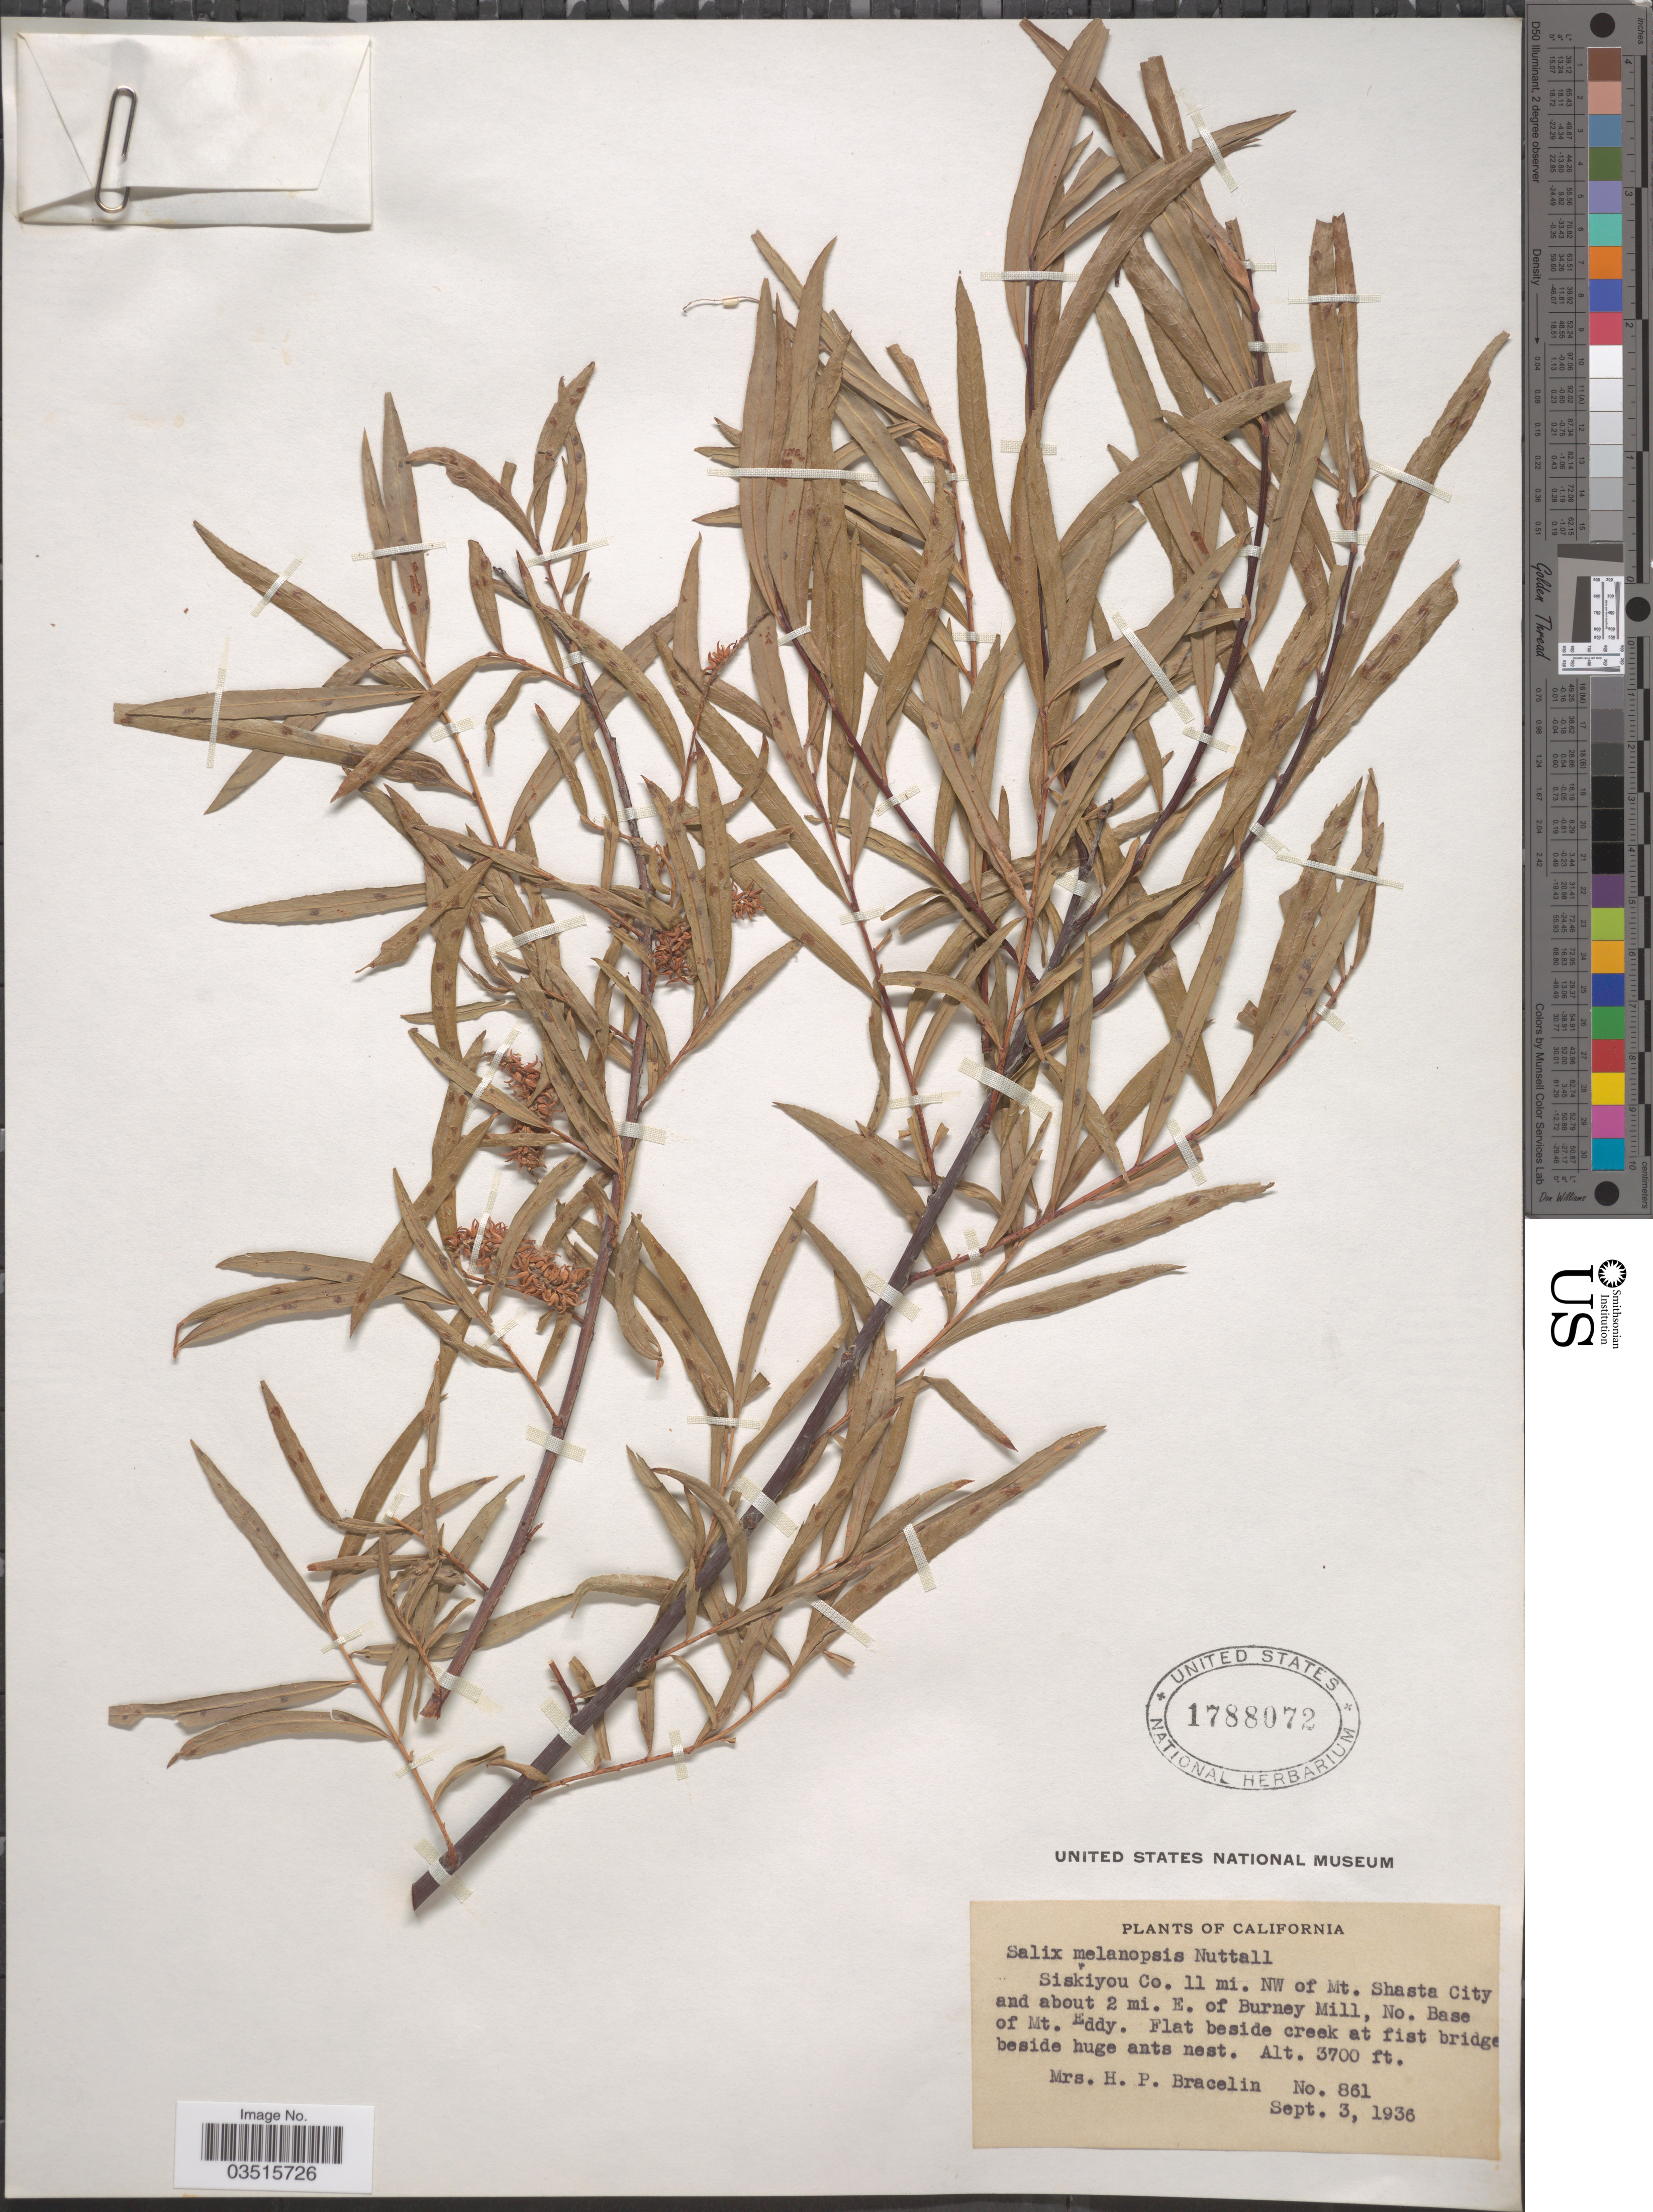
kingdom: Plantae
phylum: Tracheophyta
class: Magnoliopsida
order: Malpighiales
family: Salicaceae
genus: Salix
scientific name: Salix melanopsis var. gracilipes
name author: C.R. Ball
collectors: H. Bracelin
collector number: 861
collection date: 1936-09-03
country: United States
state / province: California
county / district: Siskiyou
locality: Siskiyou Co. 11 mi. NW of Mt. Shasta City and about 2 mi. E. of Burney Mill, No. Base of Mt. Eddy.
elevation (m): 1128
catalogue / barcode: US 1788072